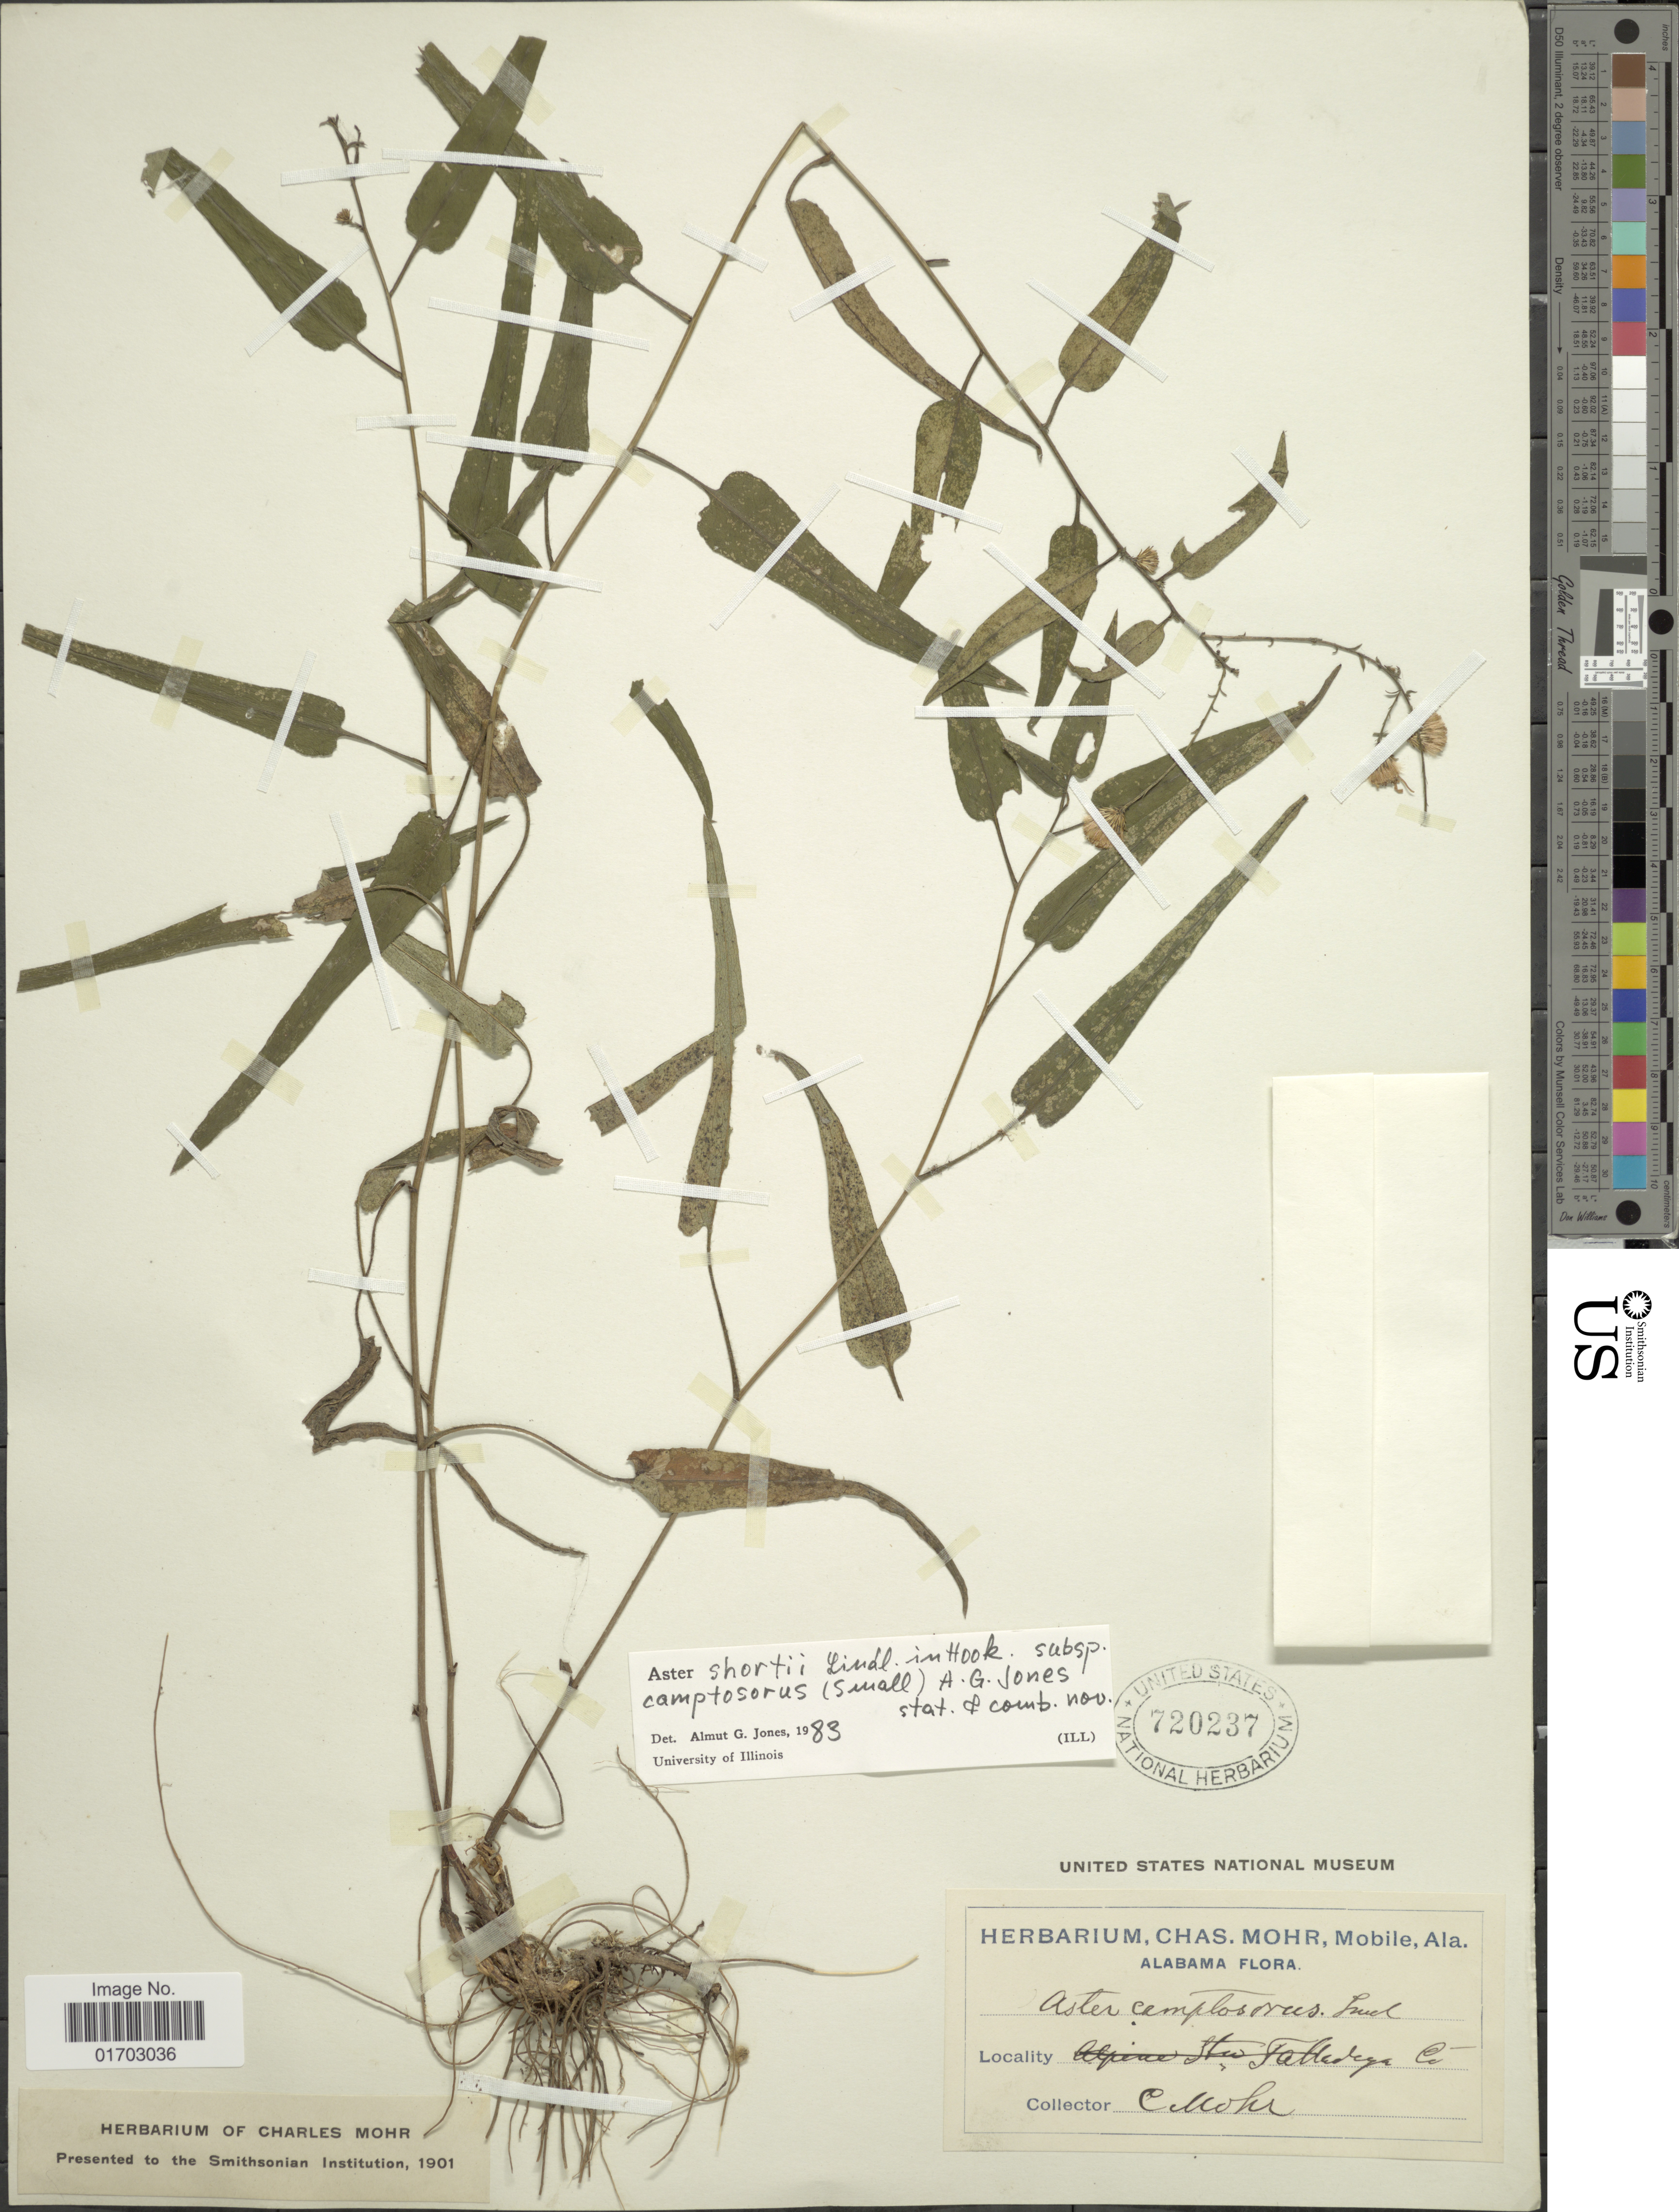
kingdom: Plantae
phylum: Tracheophyta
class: Magnoliopsida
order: Asterales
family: Asteraceae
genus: Symphyotrichum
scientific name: Symphyotrichum shortii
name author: (Lindl.) G.L. Nesom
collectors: C. T. Mohr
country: United States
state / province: Alabama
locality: Alabama.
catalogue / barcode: US 720237